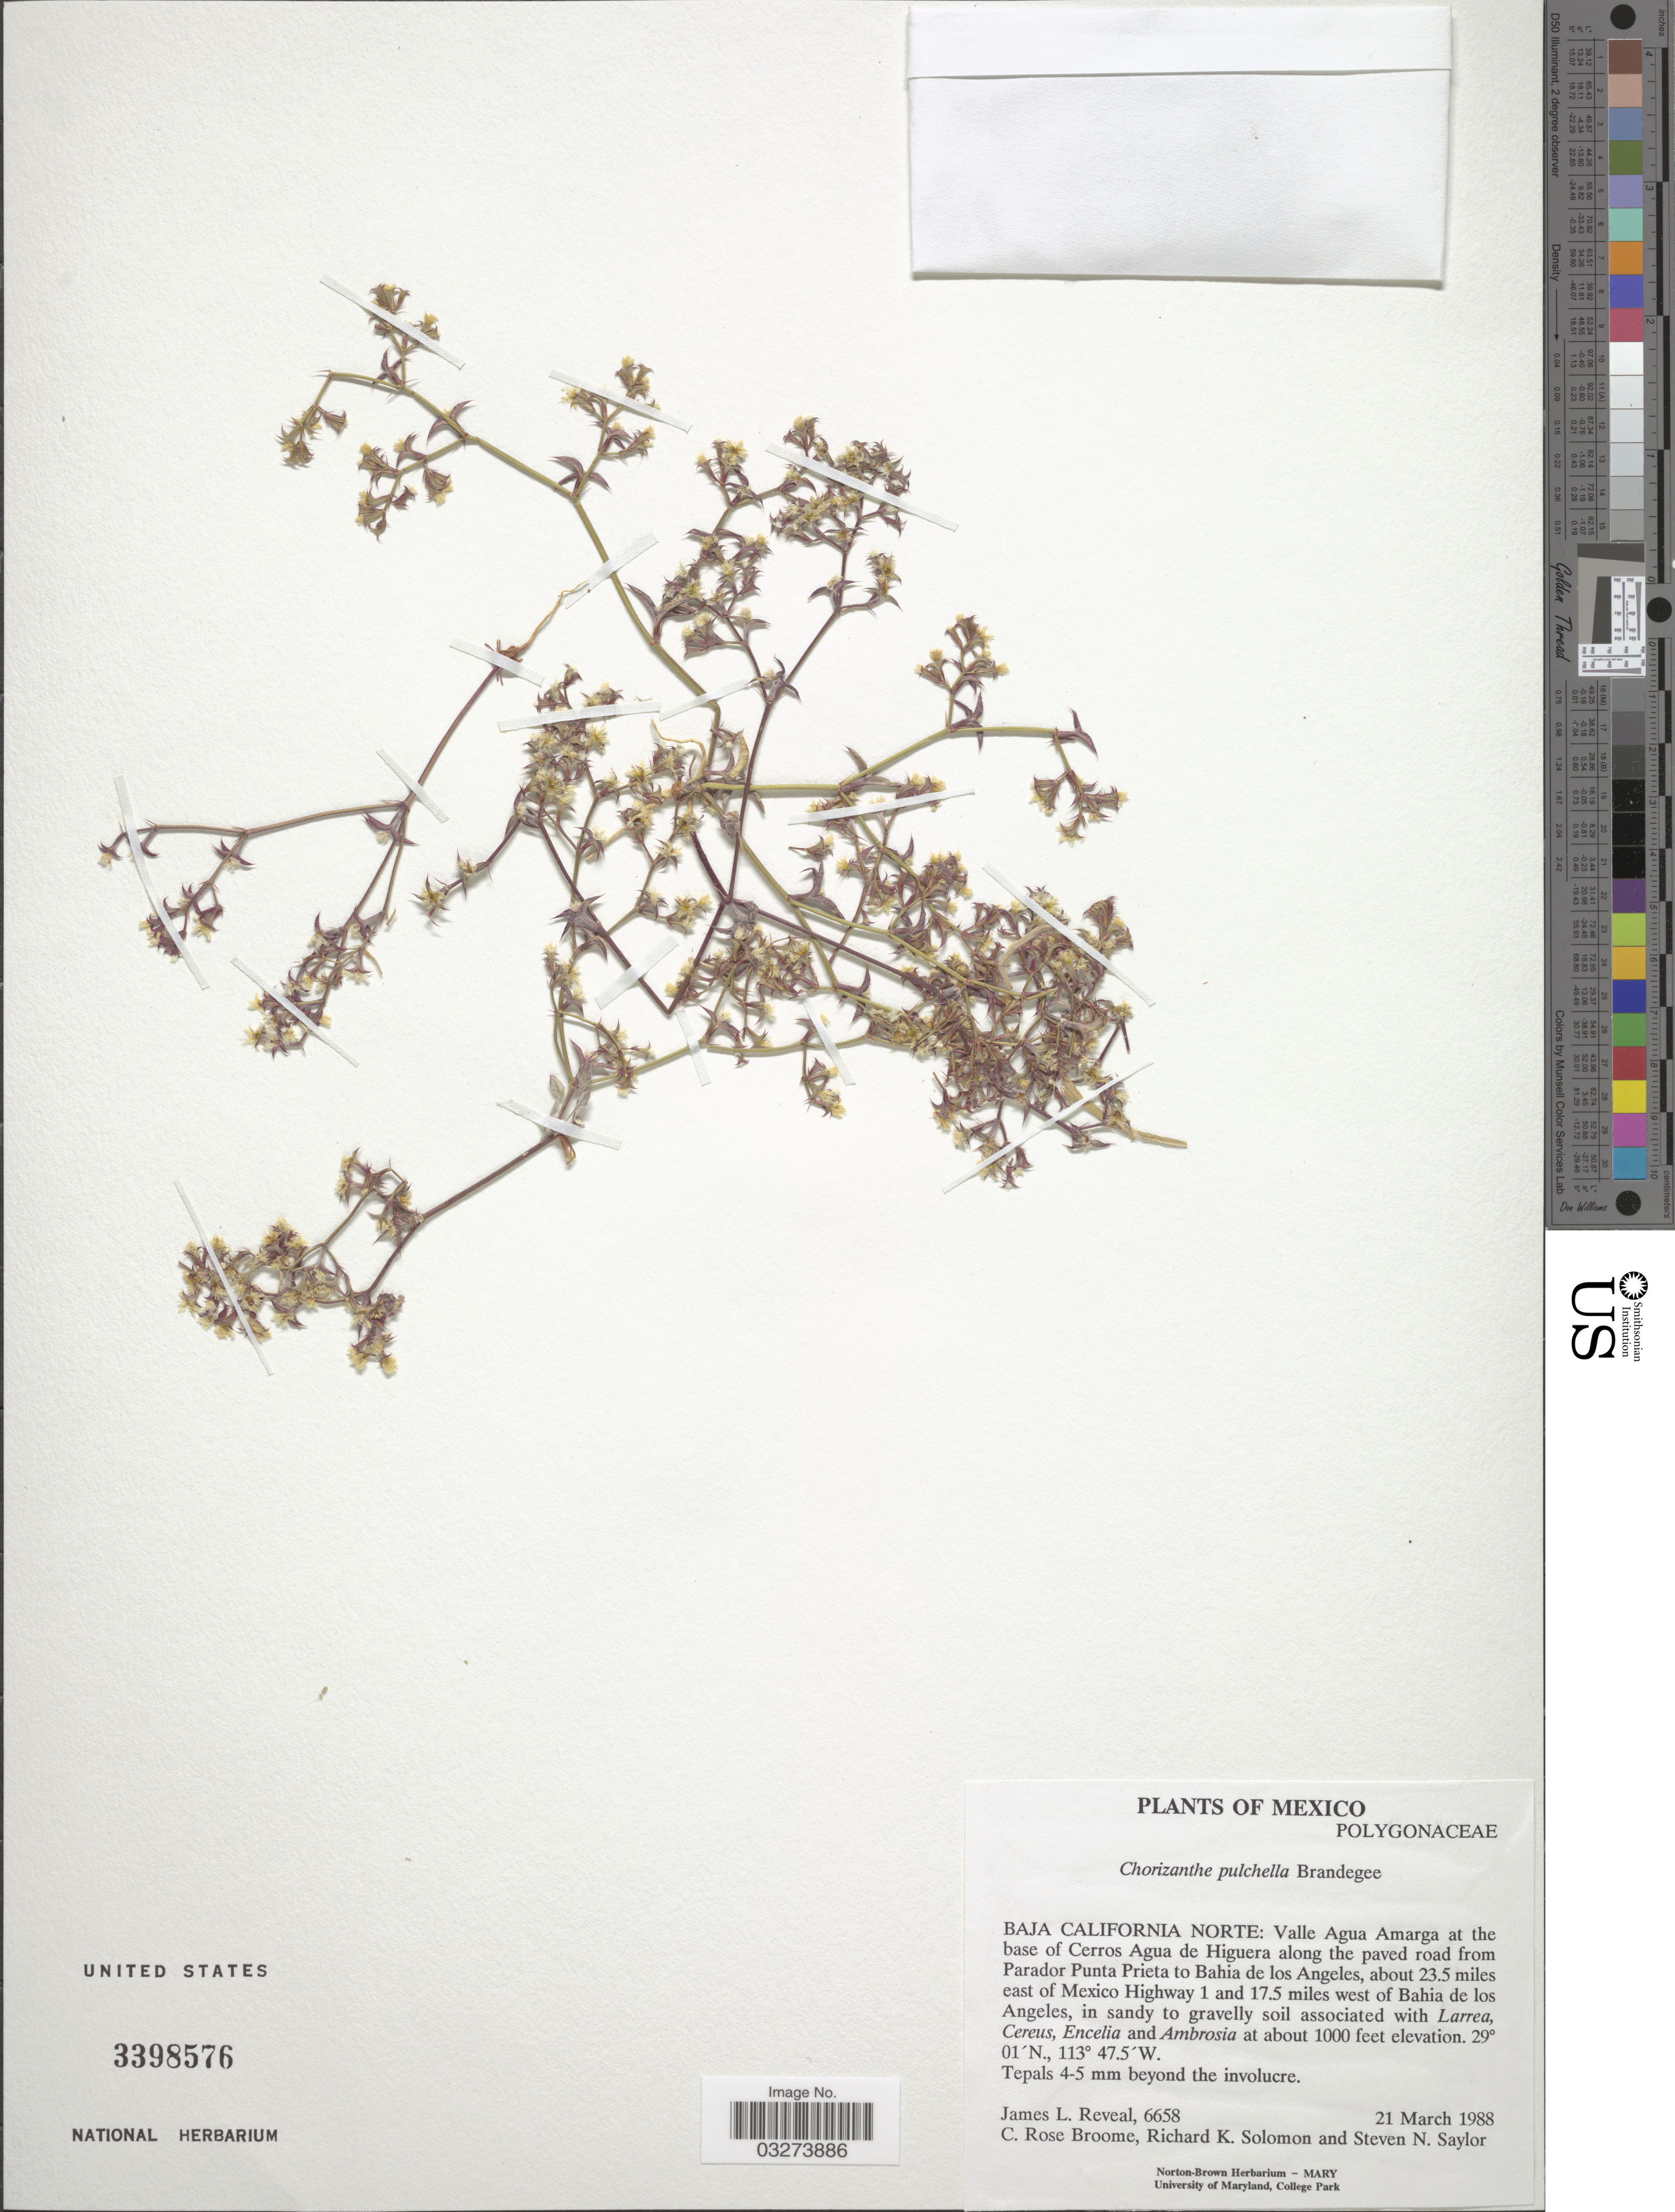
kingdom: Plantae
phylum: Tracheophyta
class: Magnoliopsida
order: Caryophyllales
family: Polygonaceae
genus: Chorizanthe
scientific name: Chorizanthe pulchella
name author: Brandegee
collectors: J. L. Reveal, C. R. Broome, R. Solomon & S. Saylor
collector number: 6658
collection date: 1988-03-21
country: Mexico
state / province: Baja California Norte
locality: Valle Agua Amarga at the base of Cerros Agua de Higuera along the paved road from Parador Punta Prieta to Bahia de los Angeles, about 23.5 miles east of Mexico Highway 1 and 17.5 miles west of Bahia de los Angeles.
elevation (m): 305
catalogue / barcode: US 3398576